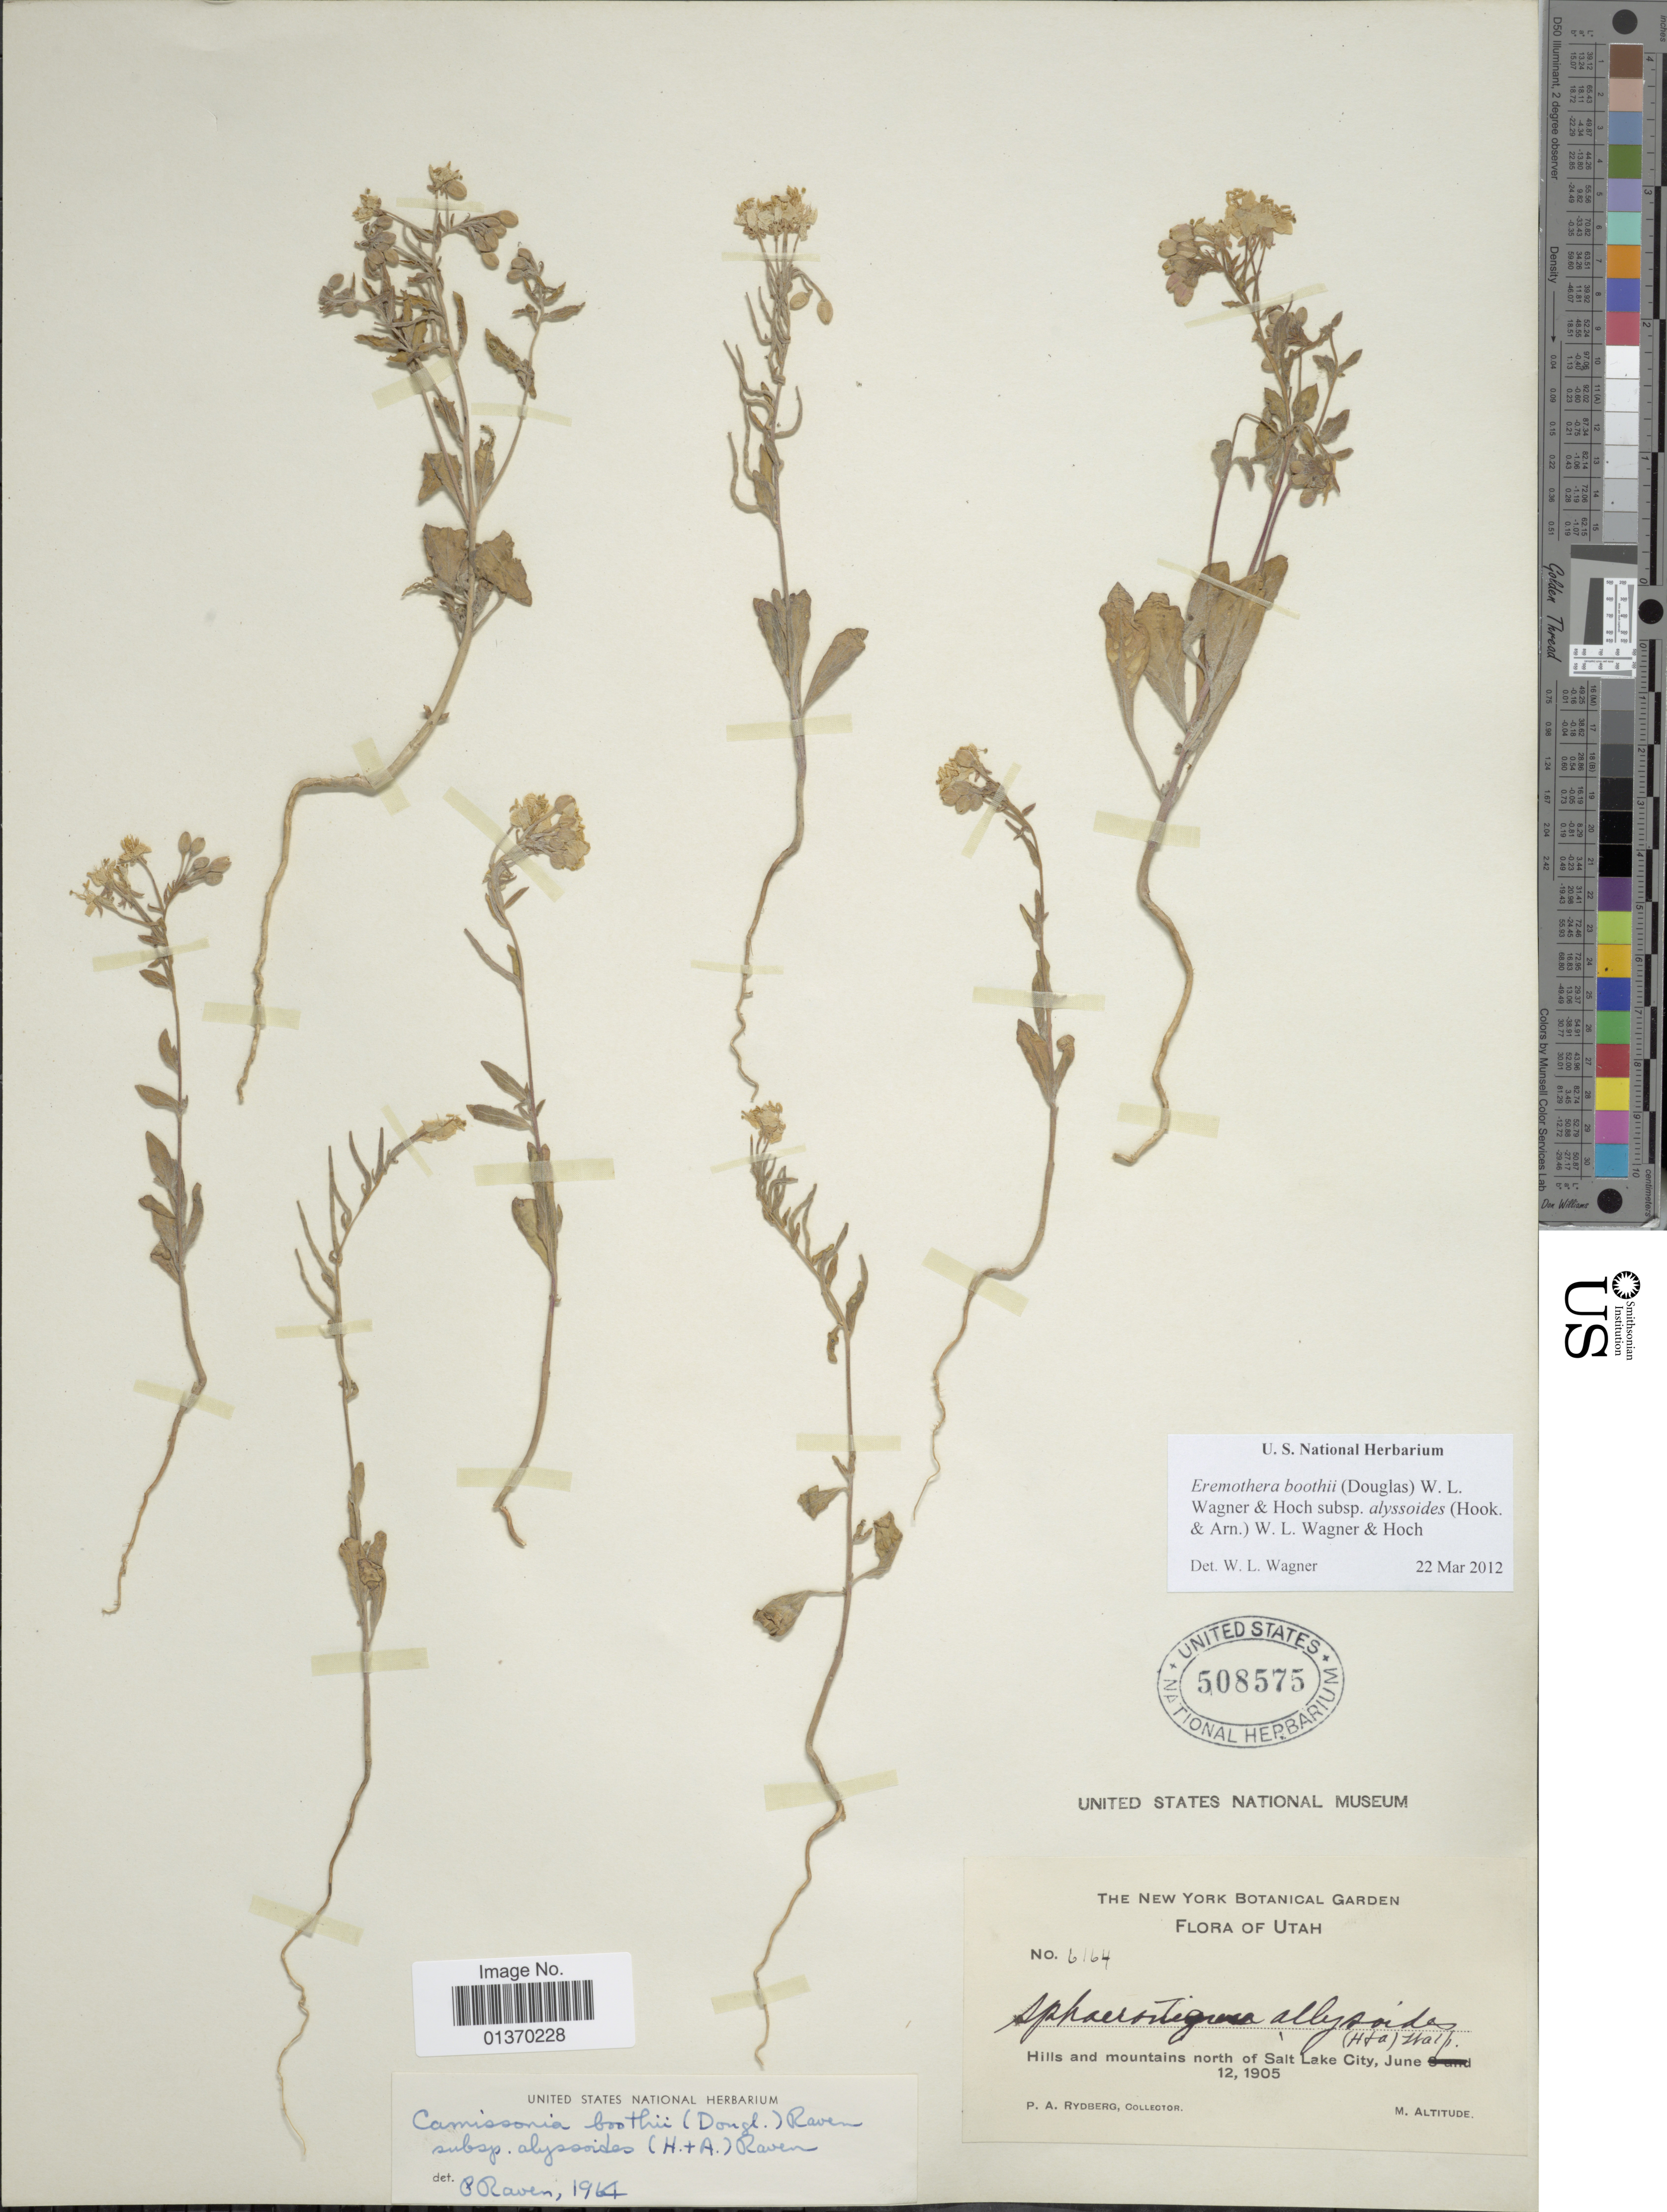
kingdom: Plantae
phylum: Tracheophyta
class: Magnoliopsida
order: Myrtales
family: Onagraceae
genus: Eremothera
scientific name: Eremothera boothii subsp. alyssoides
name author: (Hook. & Arn.) W.L. Wagner & Hoch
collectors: P. A. Rydberg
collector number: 6164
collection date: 1905-06-12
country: United States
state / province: Utah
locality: Hills and mountains north of Salt Lake City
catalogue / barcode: US 508575